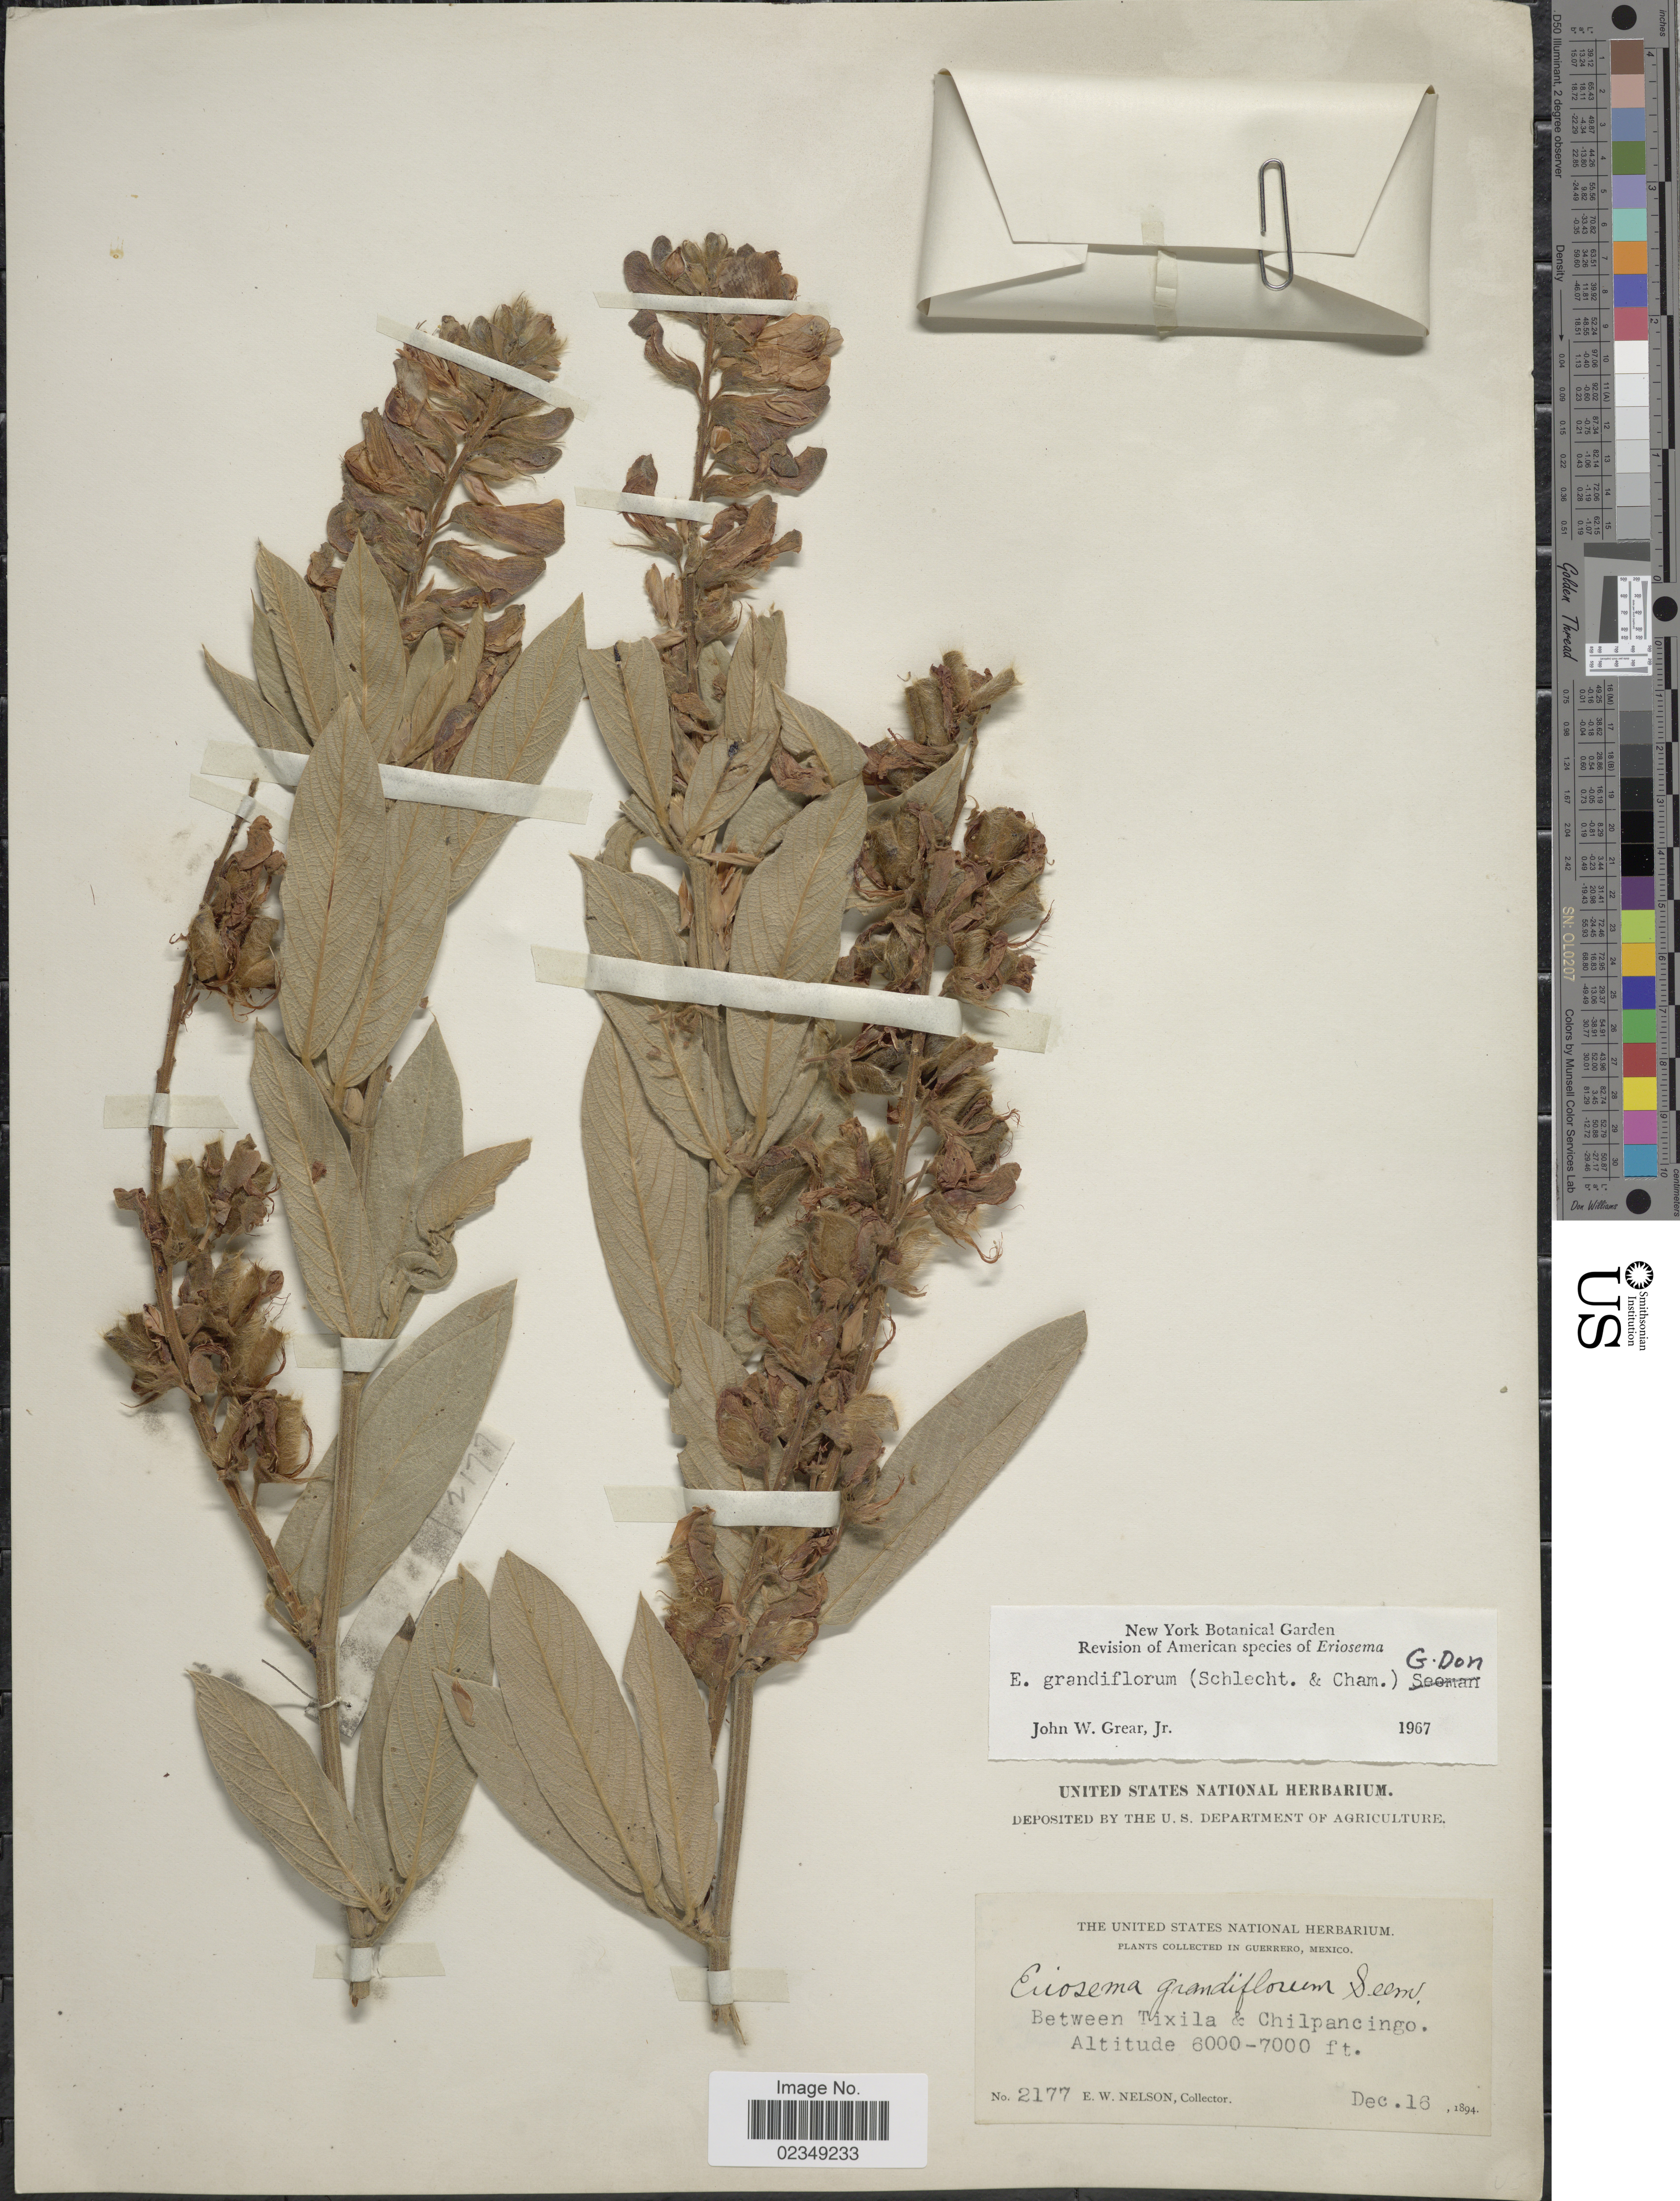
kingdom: Plantae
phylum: Tracheophyta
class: Magnoliopsida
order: Fabales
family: Fabaceae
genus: Eriosema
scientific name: Eriosema grandiflorum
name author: (Schltdl. & Cham.) G. Don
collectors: E. W. Nelson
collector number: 2177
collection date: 1894-12-16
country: Mexico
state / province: Guerrero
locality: Between Tixila & Chilpancingo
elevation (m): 1829